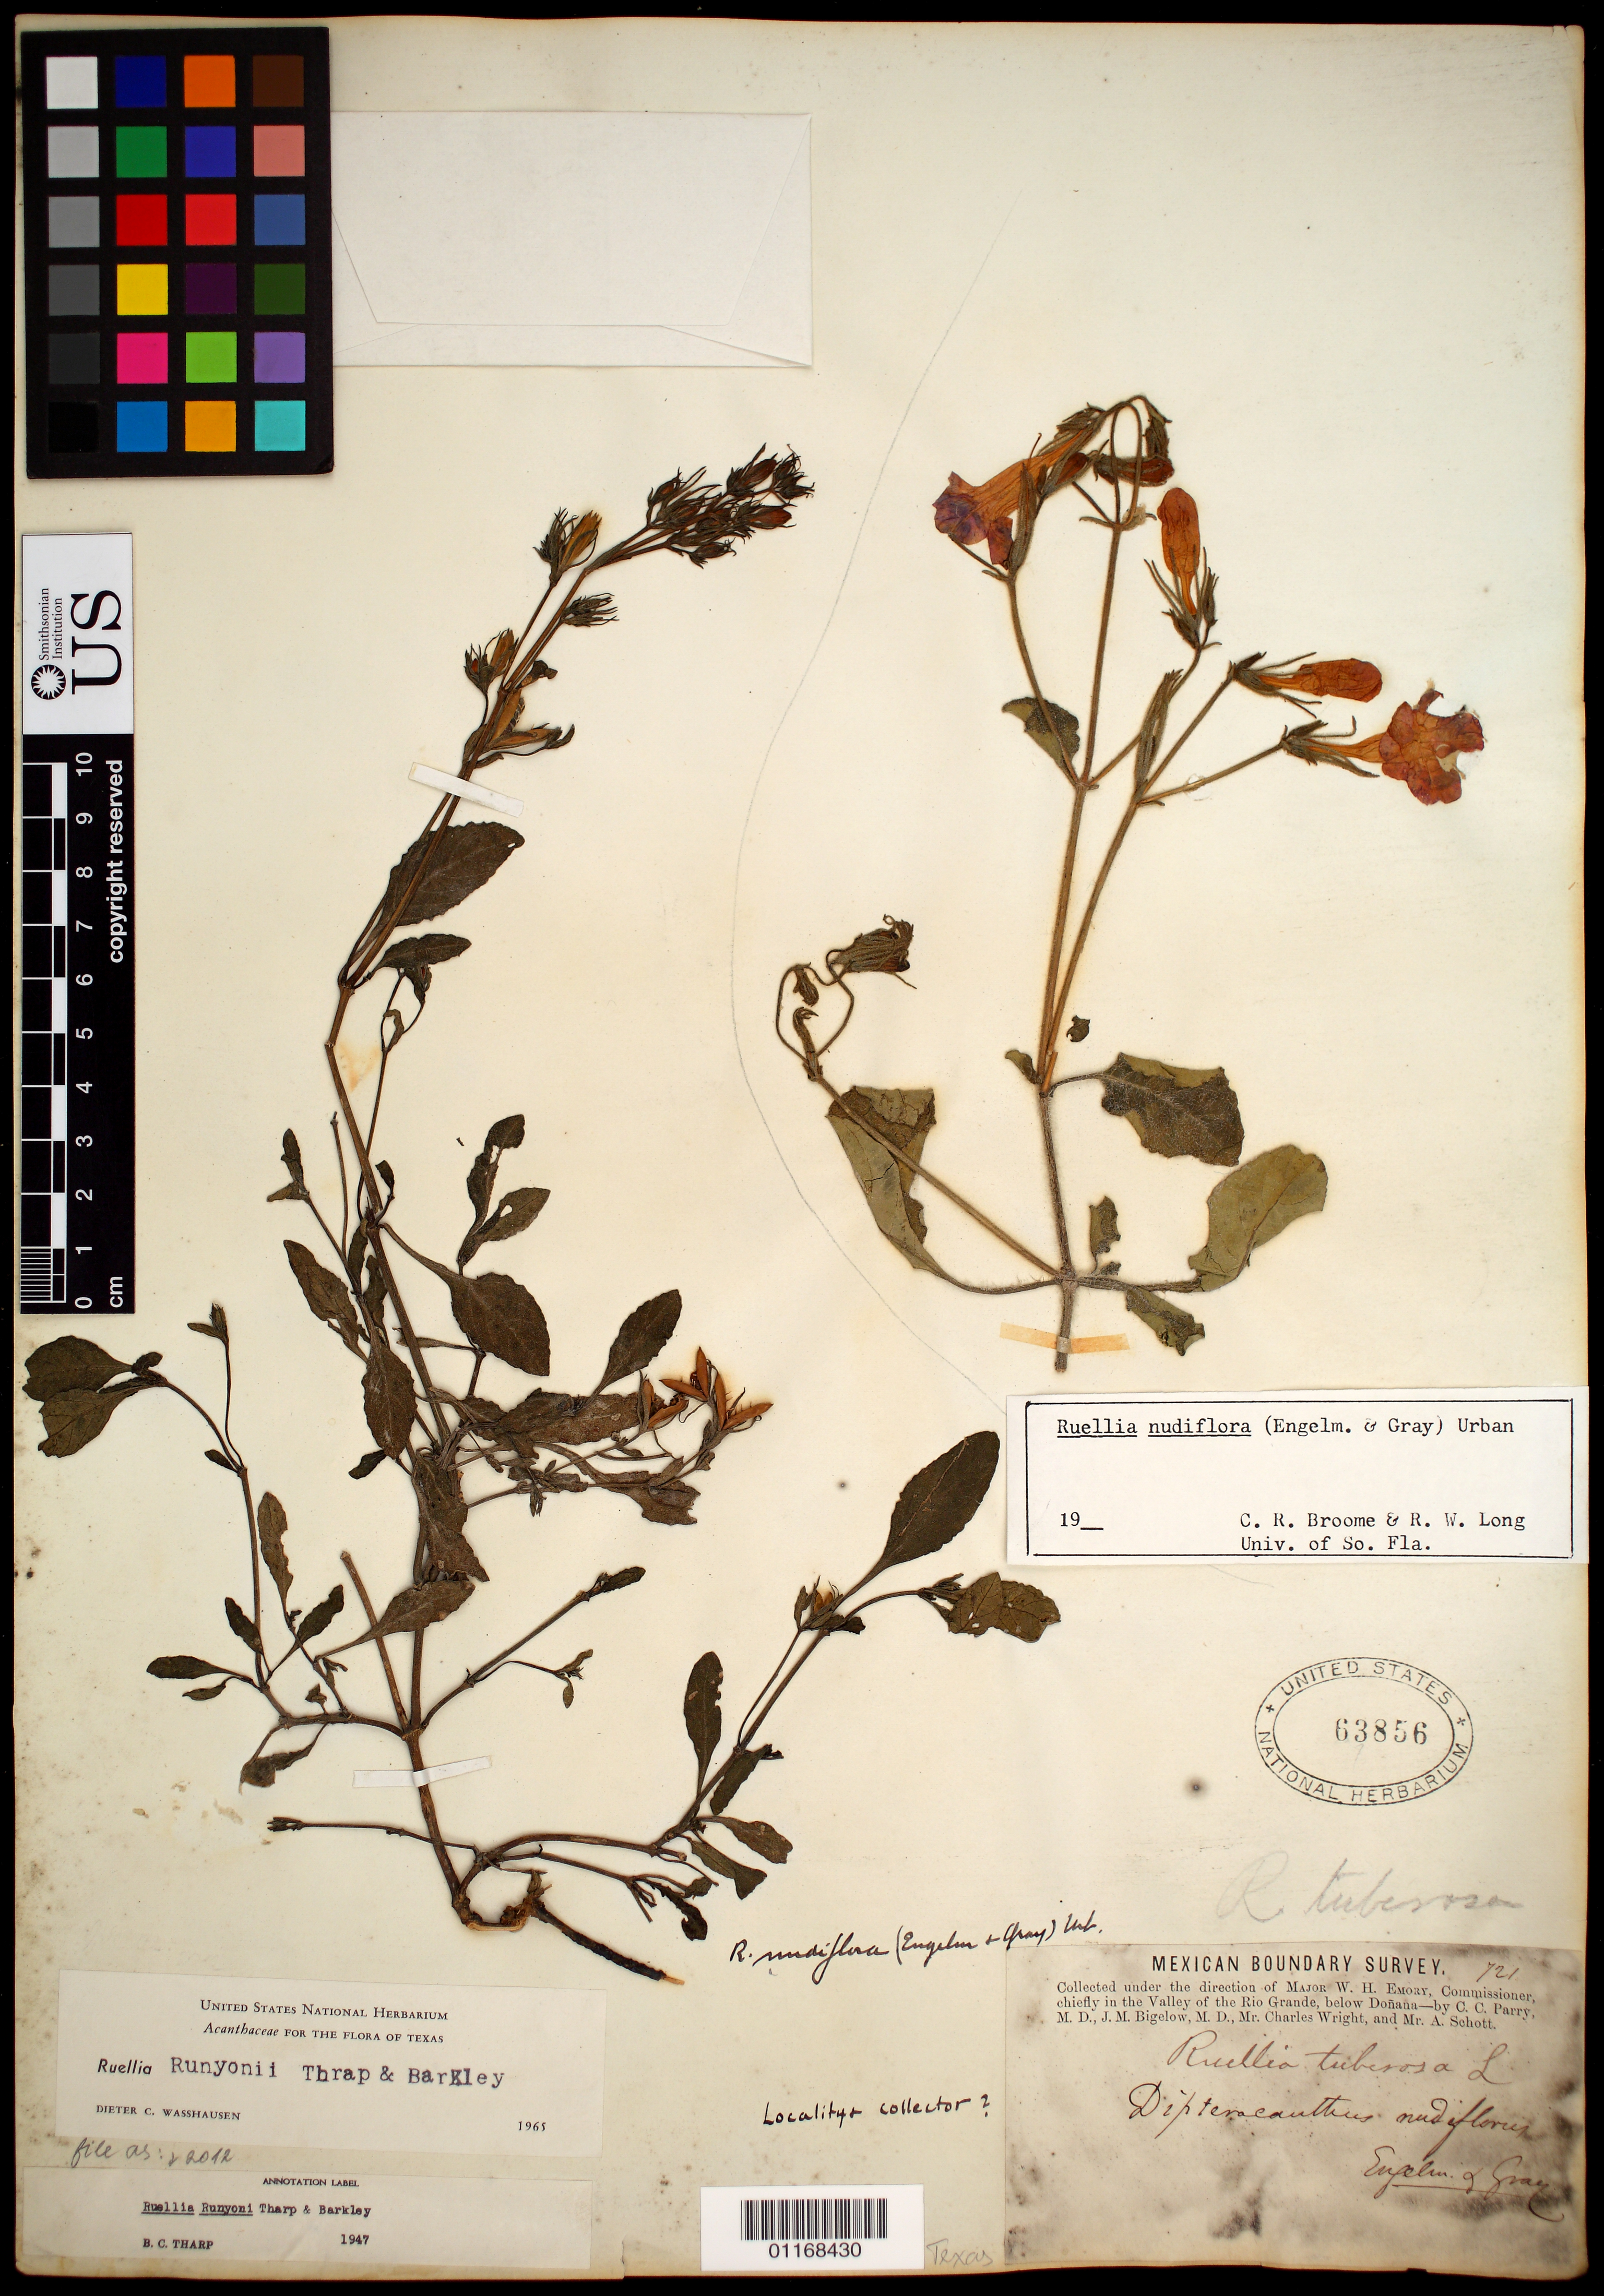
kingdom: Plantae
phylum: Tracheophyta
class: Magnoliopsida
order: Lamiales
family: Acanthaceae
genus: Ruellia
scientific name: Ruellia runyonii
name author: Tharp & F.A. Barkley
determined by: Wasshausen, Dieter C., (BOT), Smithsonian Institution - National Museum of Natural History (UNITED STATES)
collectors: C. C. Parry, J. M. Bigelow, C. Wright & A. Schott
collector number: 721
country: United States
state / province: Texas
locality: in the Valley of the Rio Grande, below Donana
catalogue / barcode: US 63856